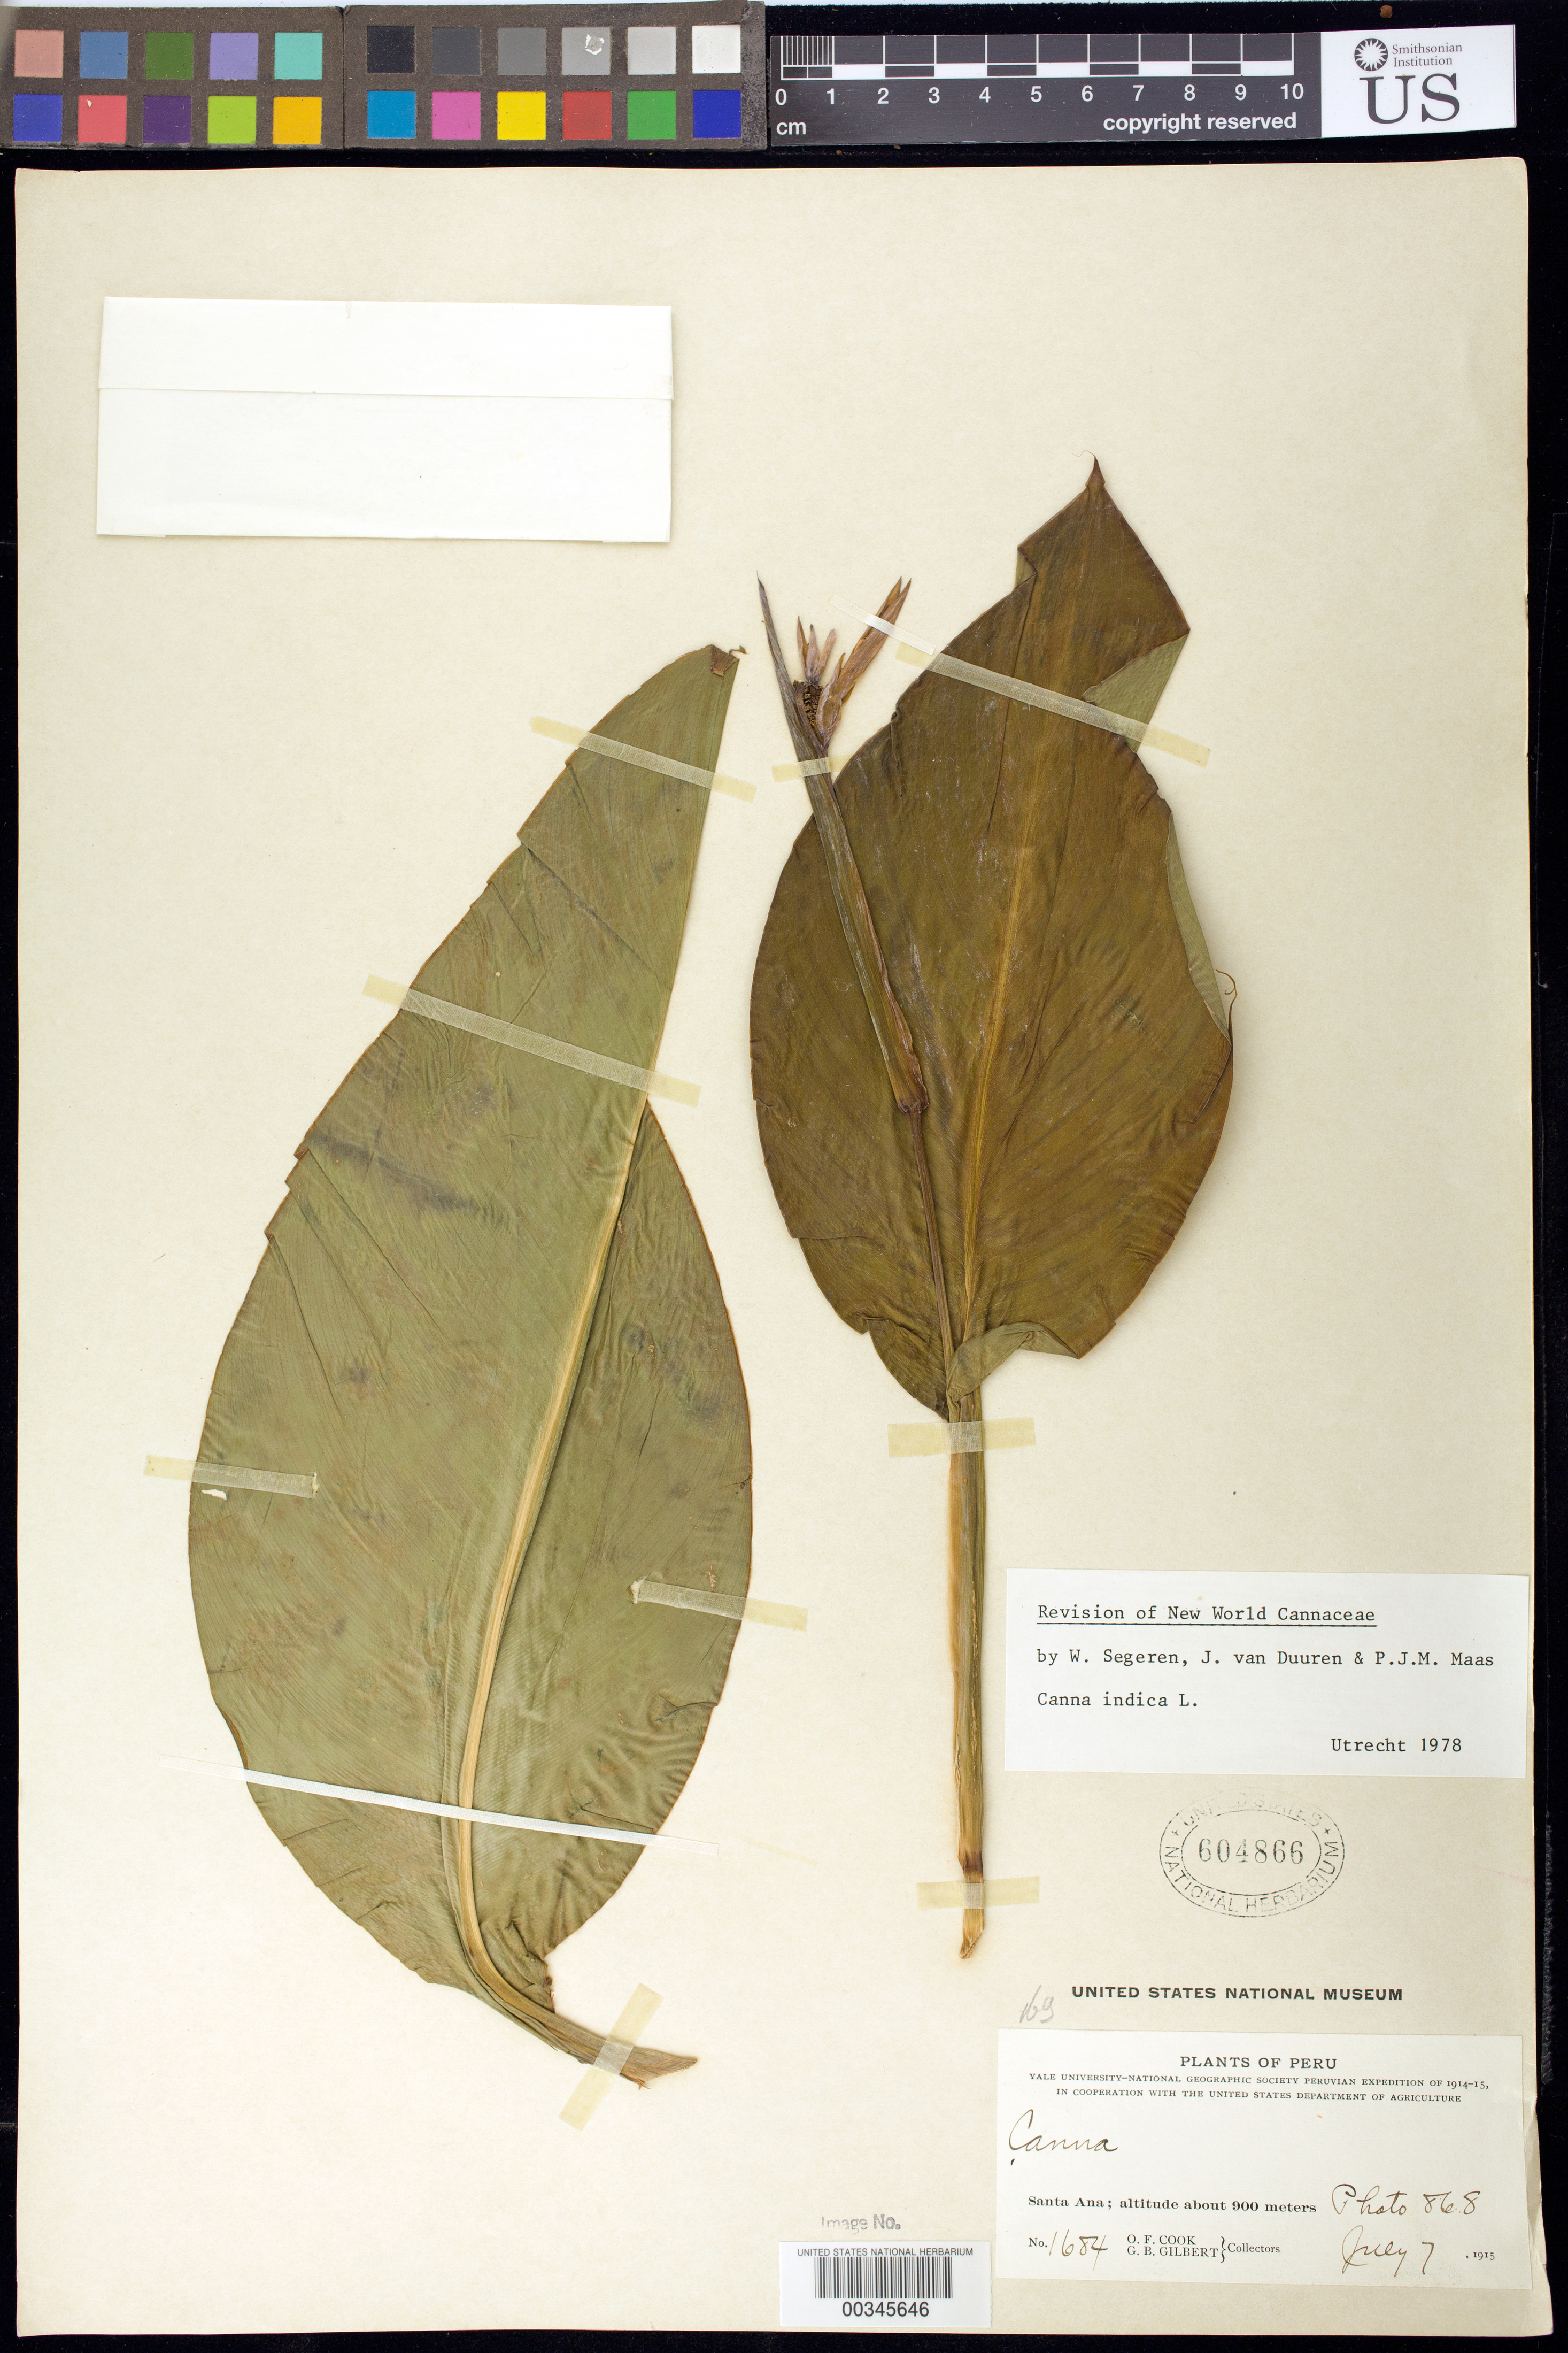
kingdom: Plantae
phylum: Tracheophyta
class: Liliopsida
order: Zingiberales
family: Cannaceae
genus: Canna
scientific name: Canna indica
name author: L.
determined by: Segeren, W.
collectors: O. F. Cook & G. B. Gilbert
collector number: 1684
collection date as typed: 07 Jul 1915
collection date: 1915-07-07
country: Peru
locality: Santa Ana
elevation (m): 900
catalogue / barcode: US 604866